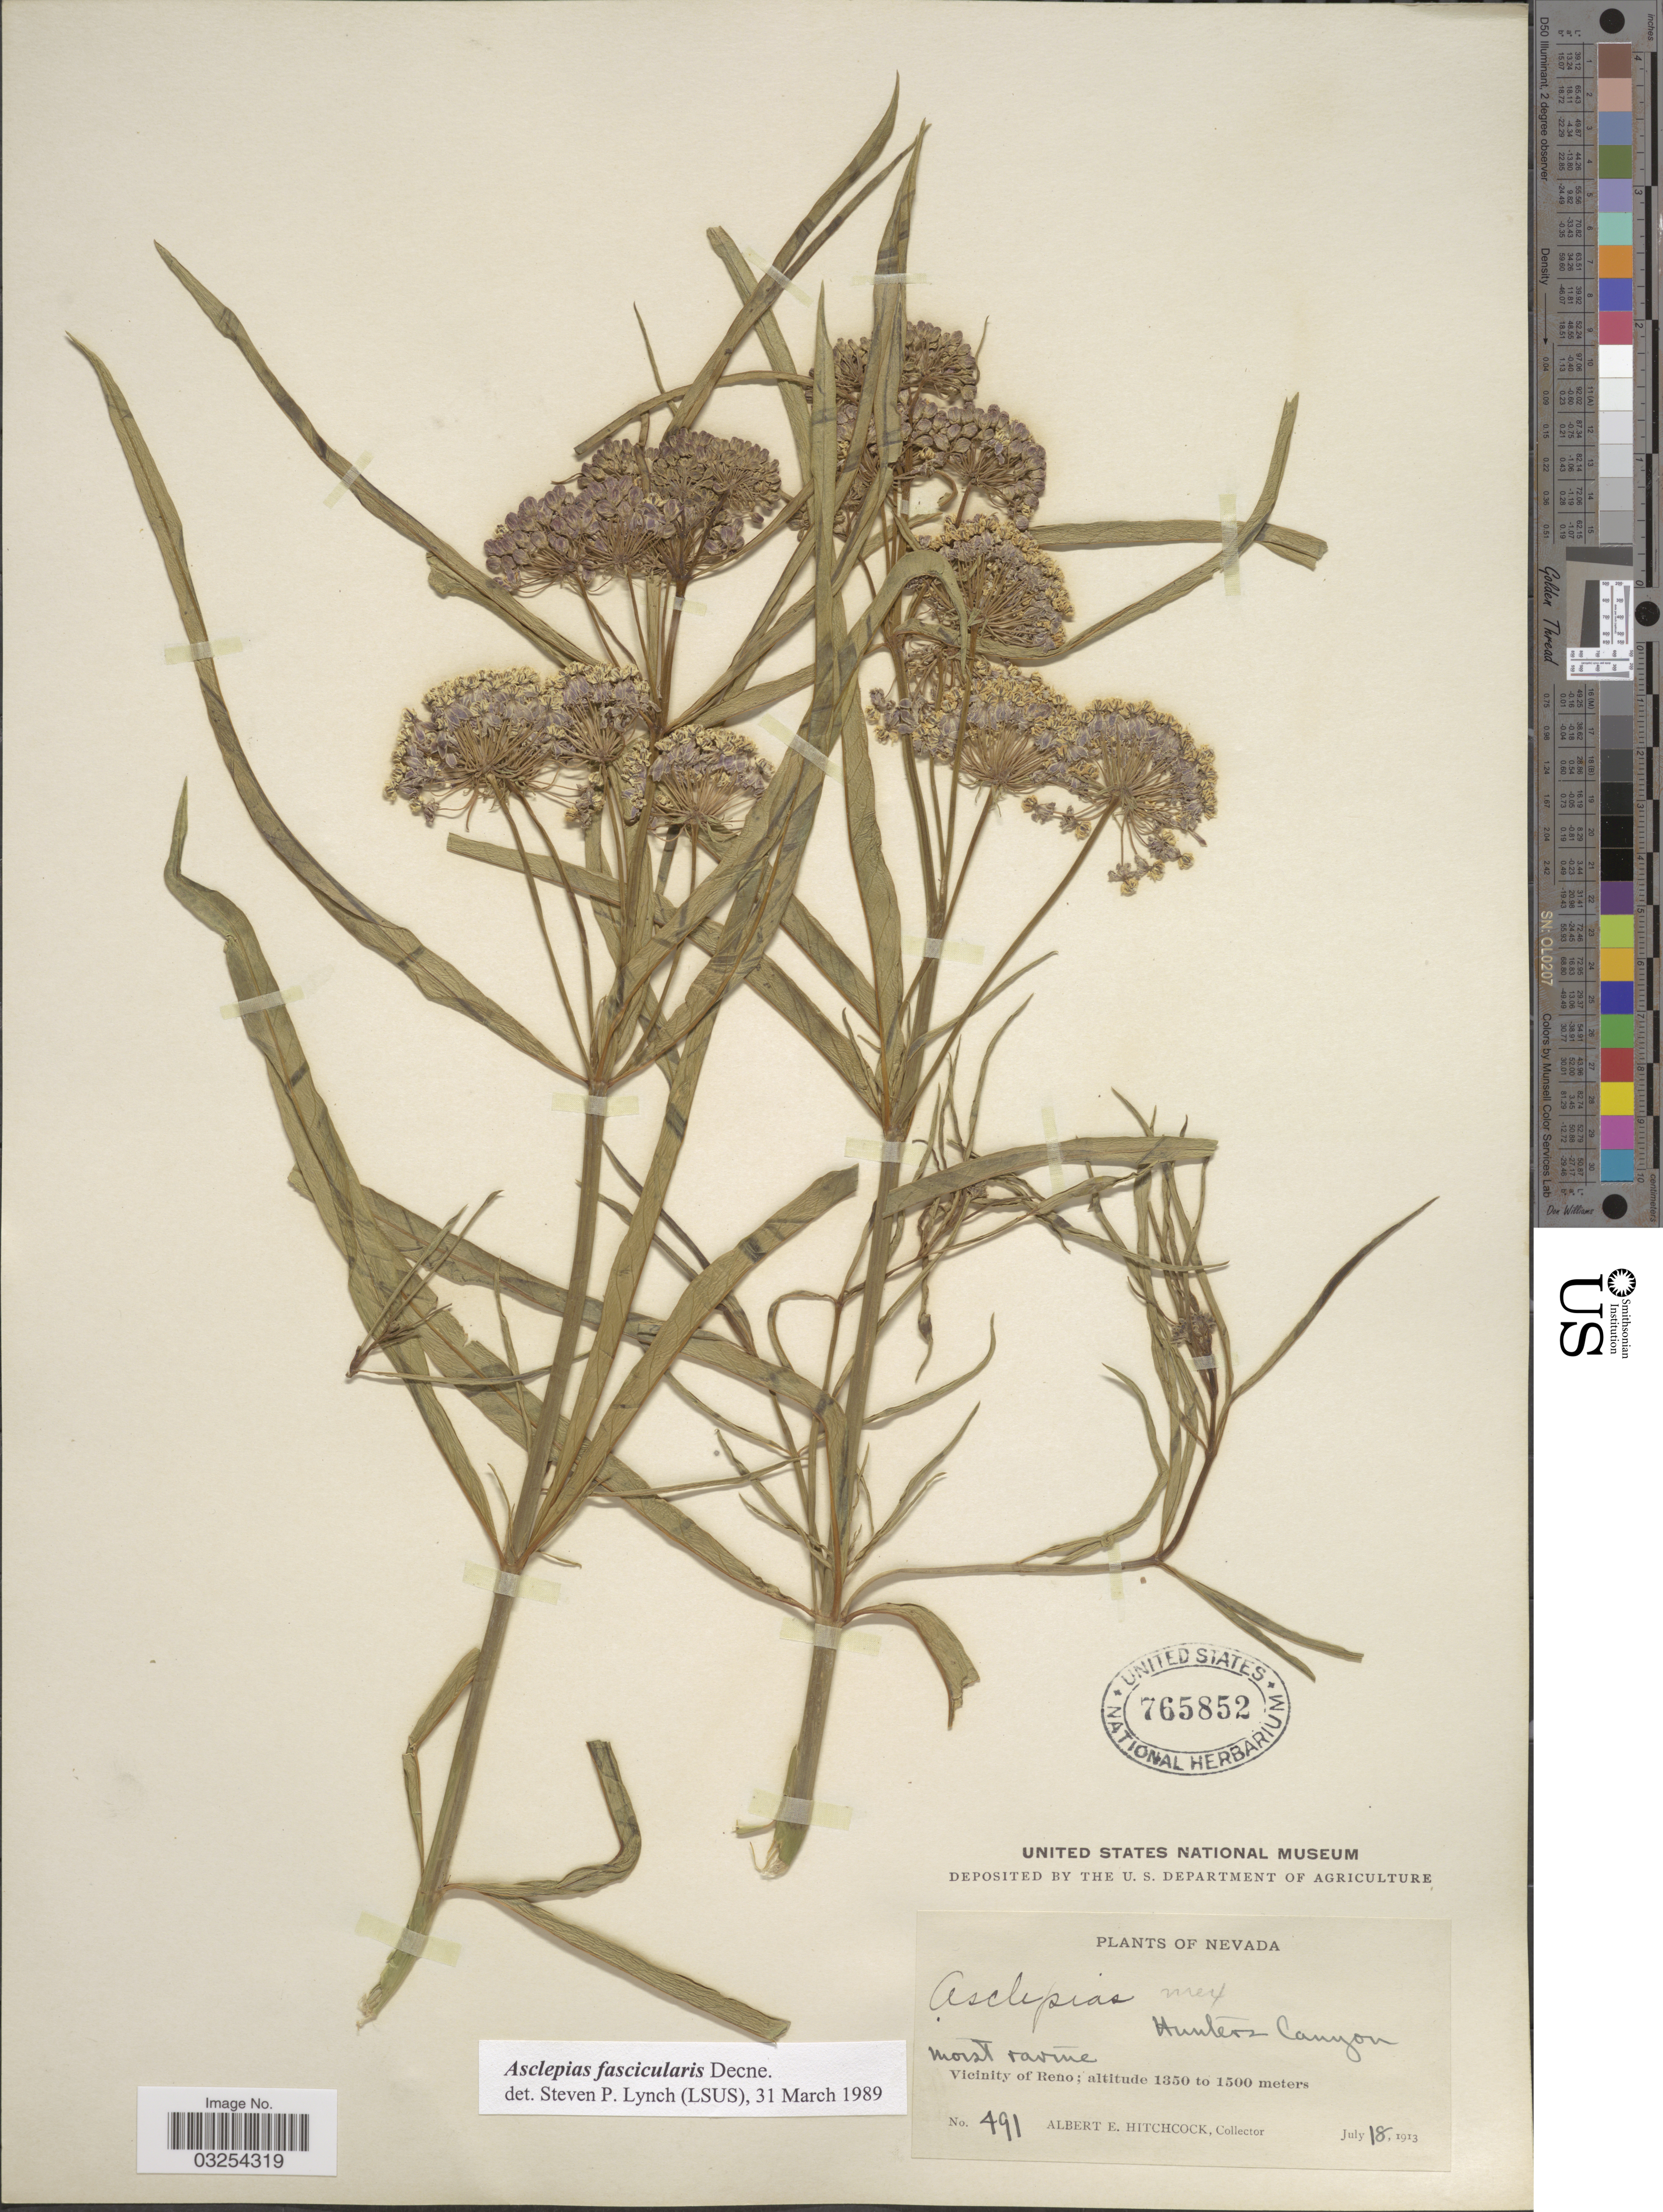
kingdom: Plantae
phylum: Tracheophyta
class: Magnoliopsida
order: Gentianales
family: Apocynaceae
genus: Asclepias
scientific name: Asclepias fascicularis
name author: Decne.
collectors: A. Hitchcock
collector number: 491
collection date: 1913-07-18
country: United States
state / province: Nevada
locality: Vicinity of Reno. Hunterz Canyon.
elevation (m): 1350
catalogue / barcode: US 765852